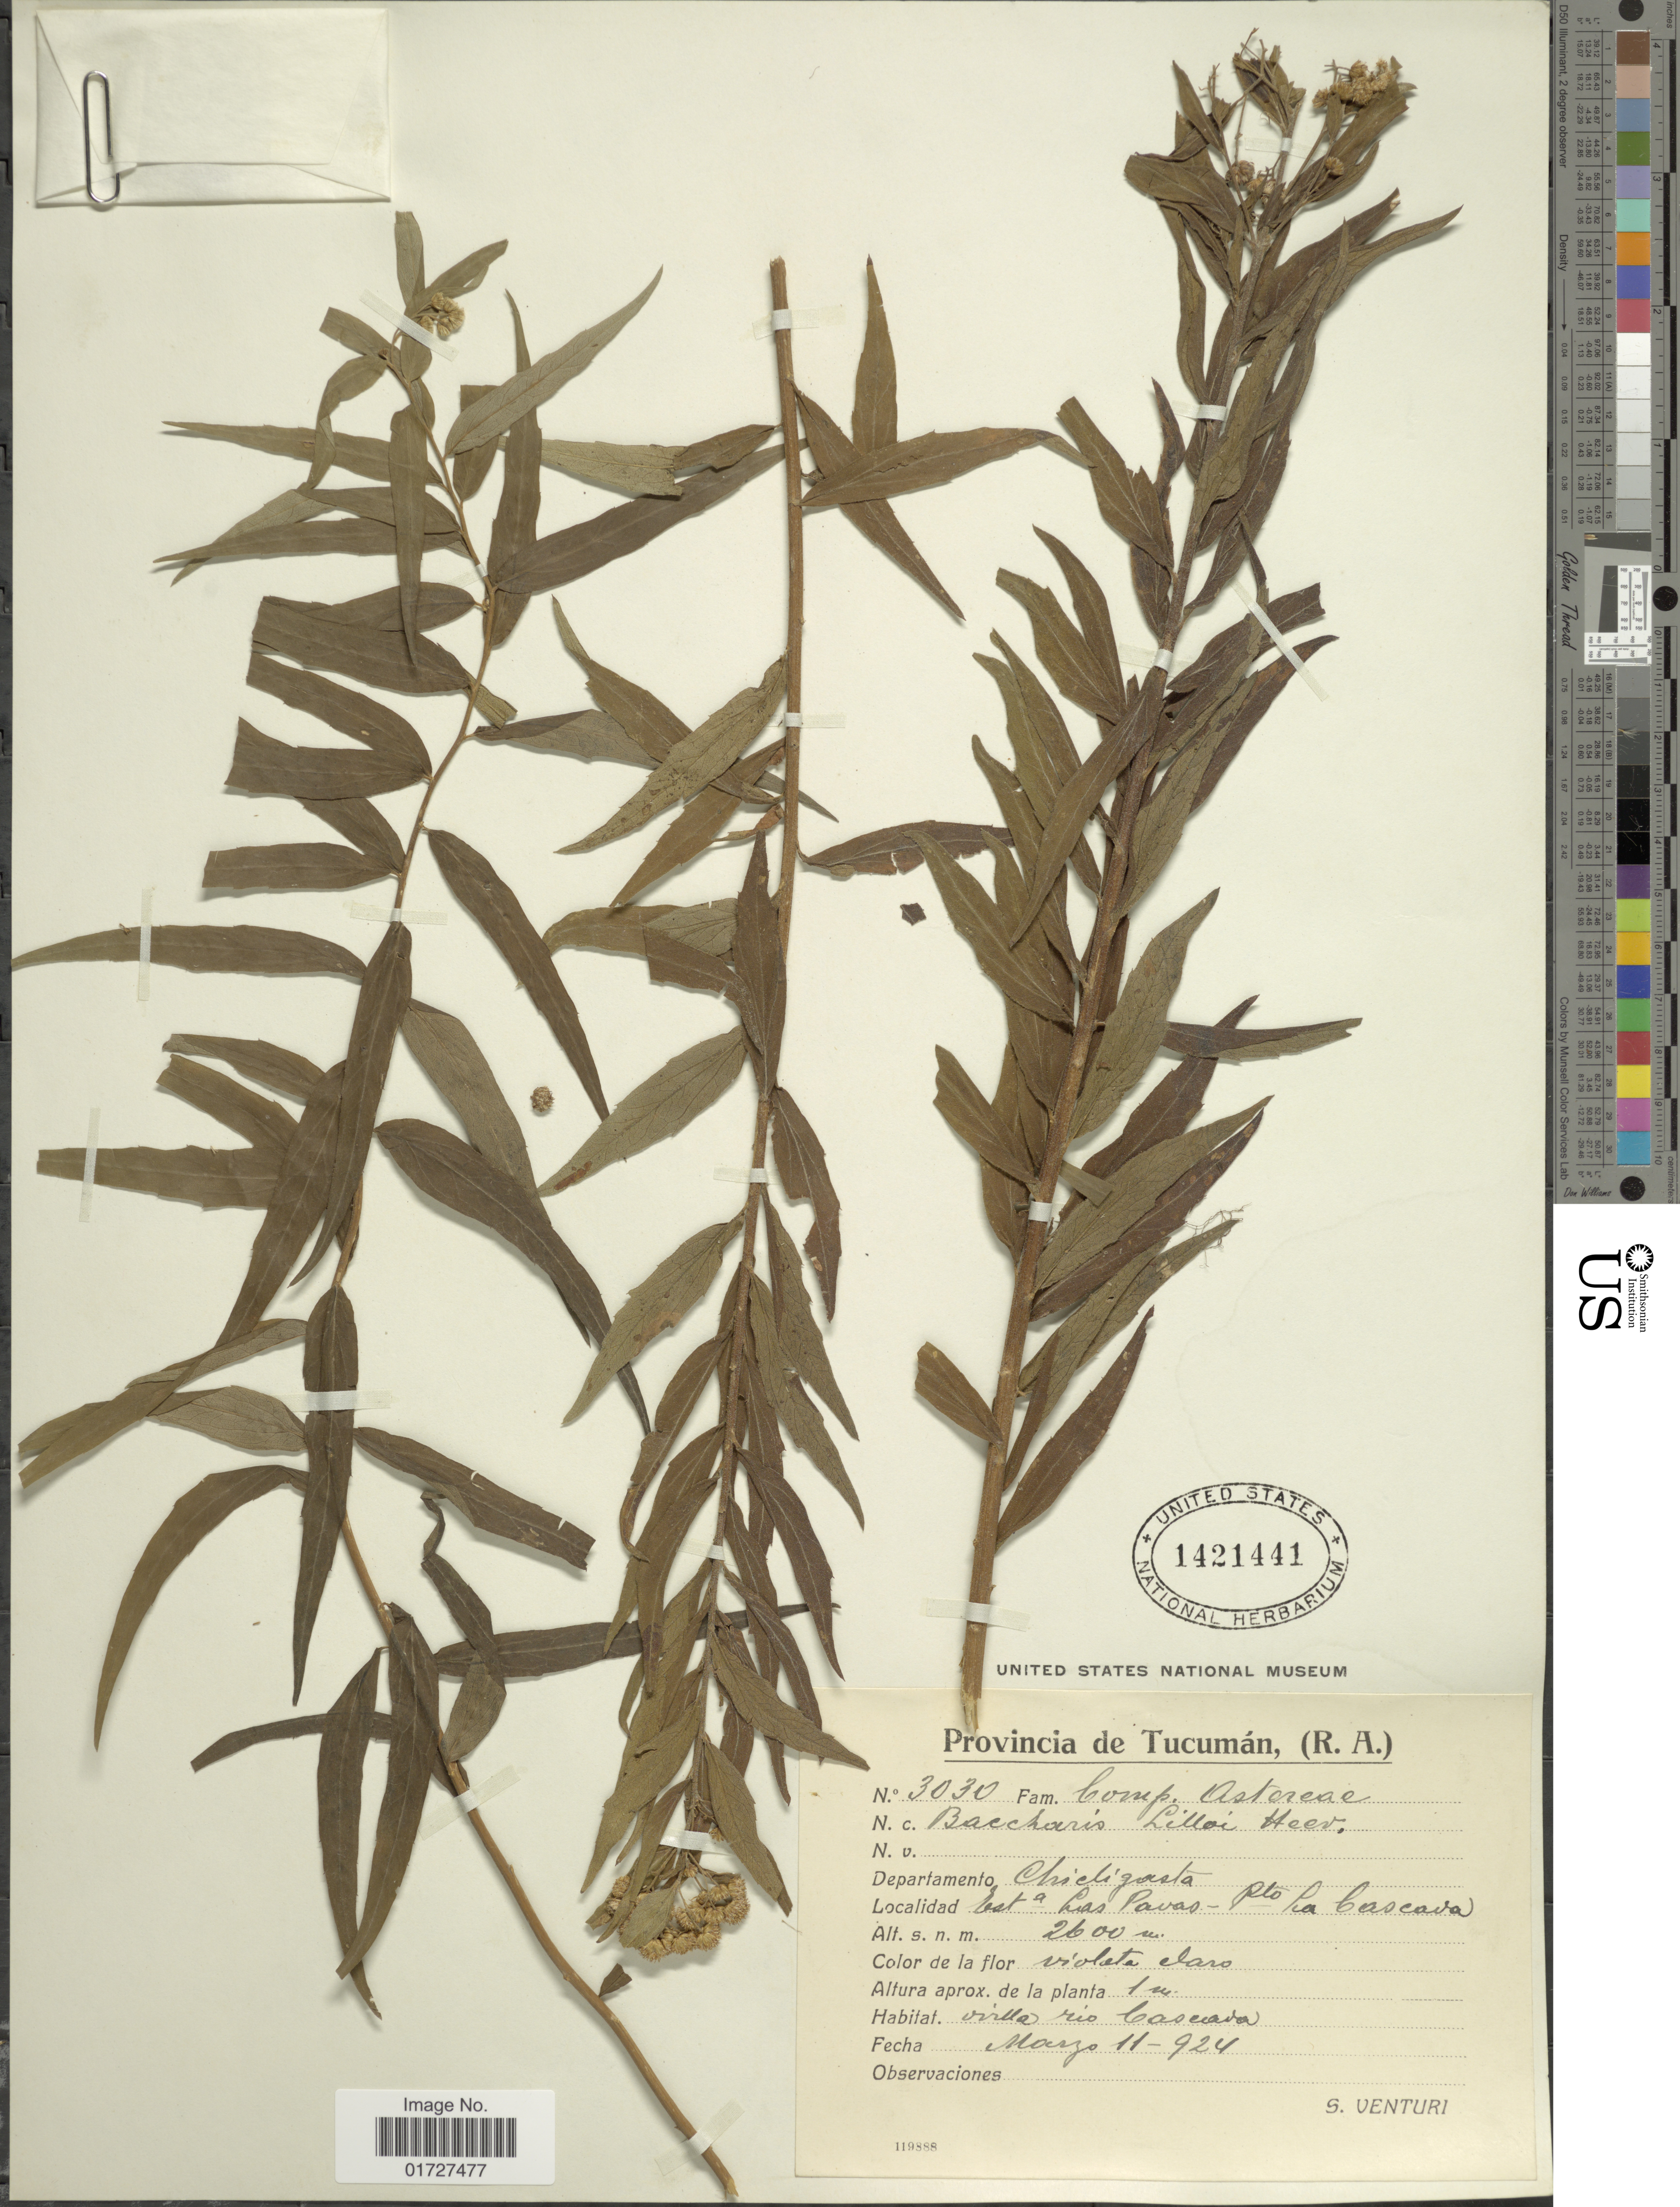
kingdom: Plantae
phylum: Tracheophyta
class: Magnoliopsida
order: Asterales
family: Asteraceae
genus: Baccharis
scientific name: Baccharis lilloi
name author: Heering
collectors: S. Venturi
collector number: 3030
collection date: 1924-03-11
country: Argentina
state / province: Tucuman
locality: Departamento Chicligasta, Esta Las Pavas, Pto La Cascava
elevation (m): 2600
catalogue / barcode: US 1421441